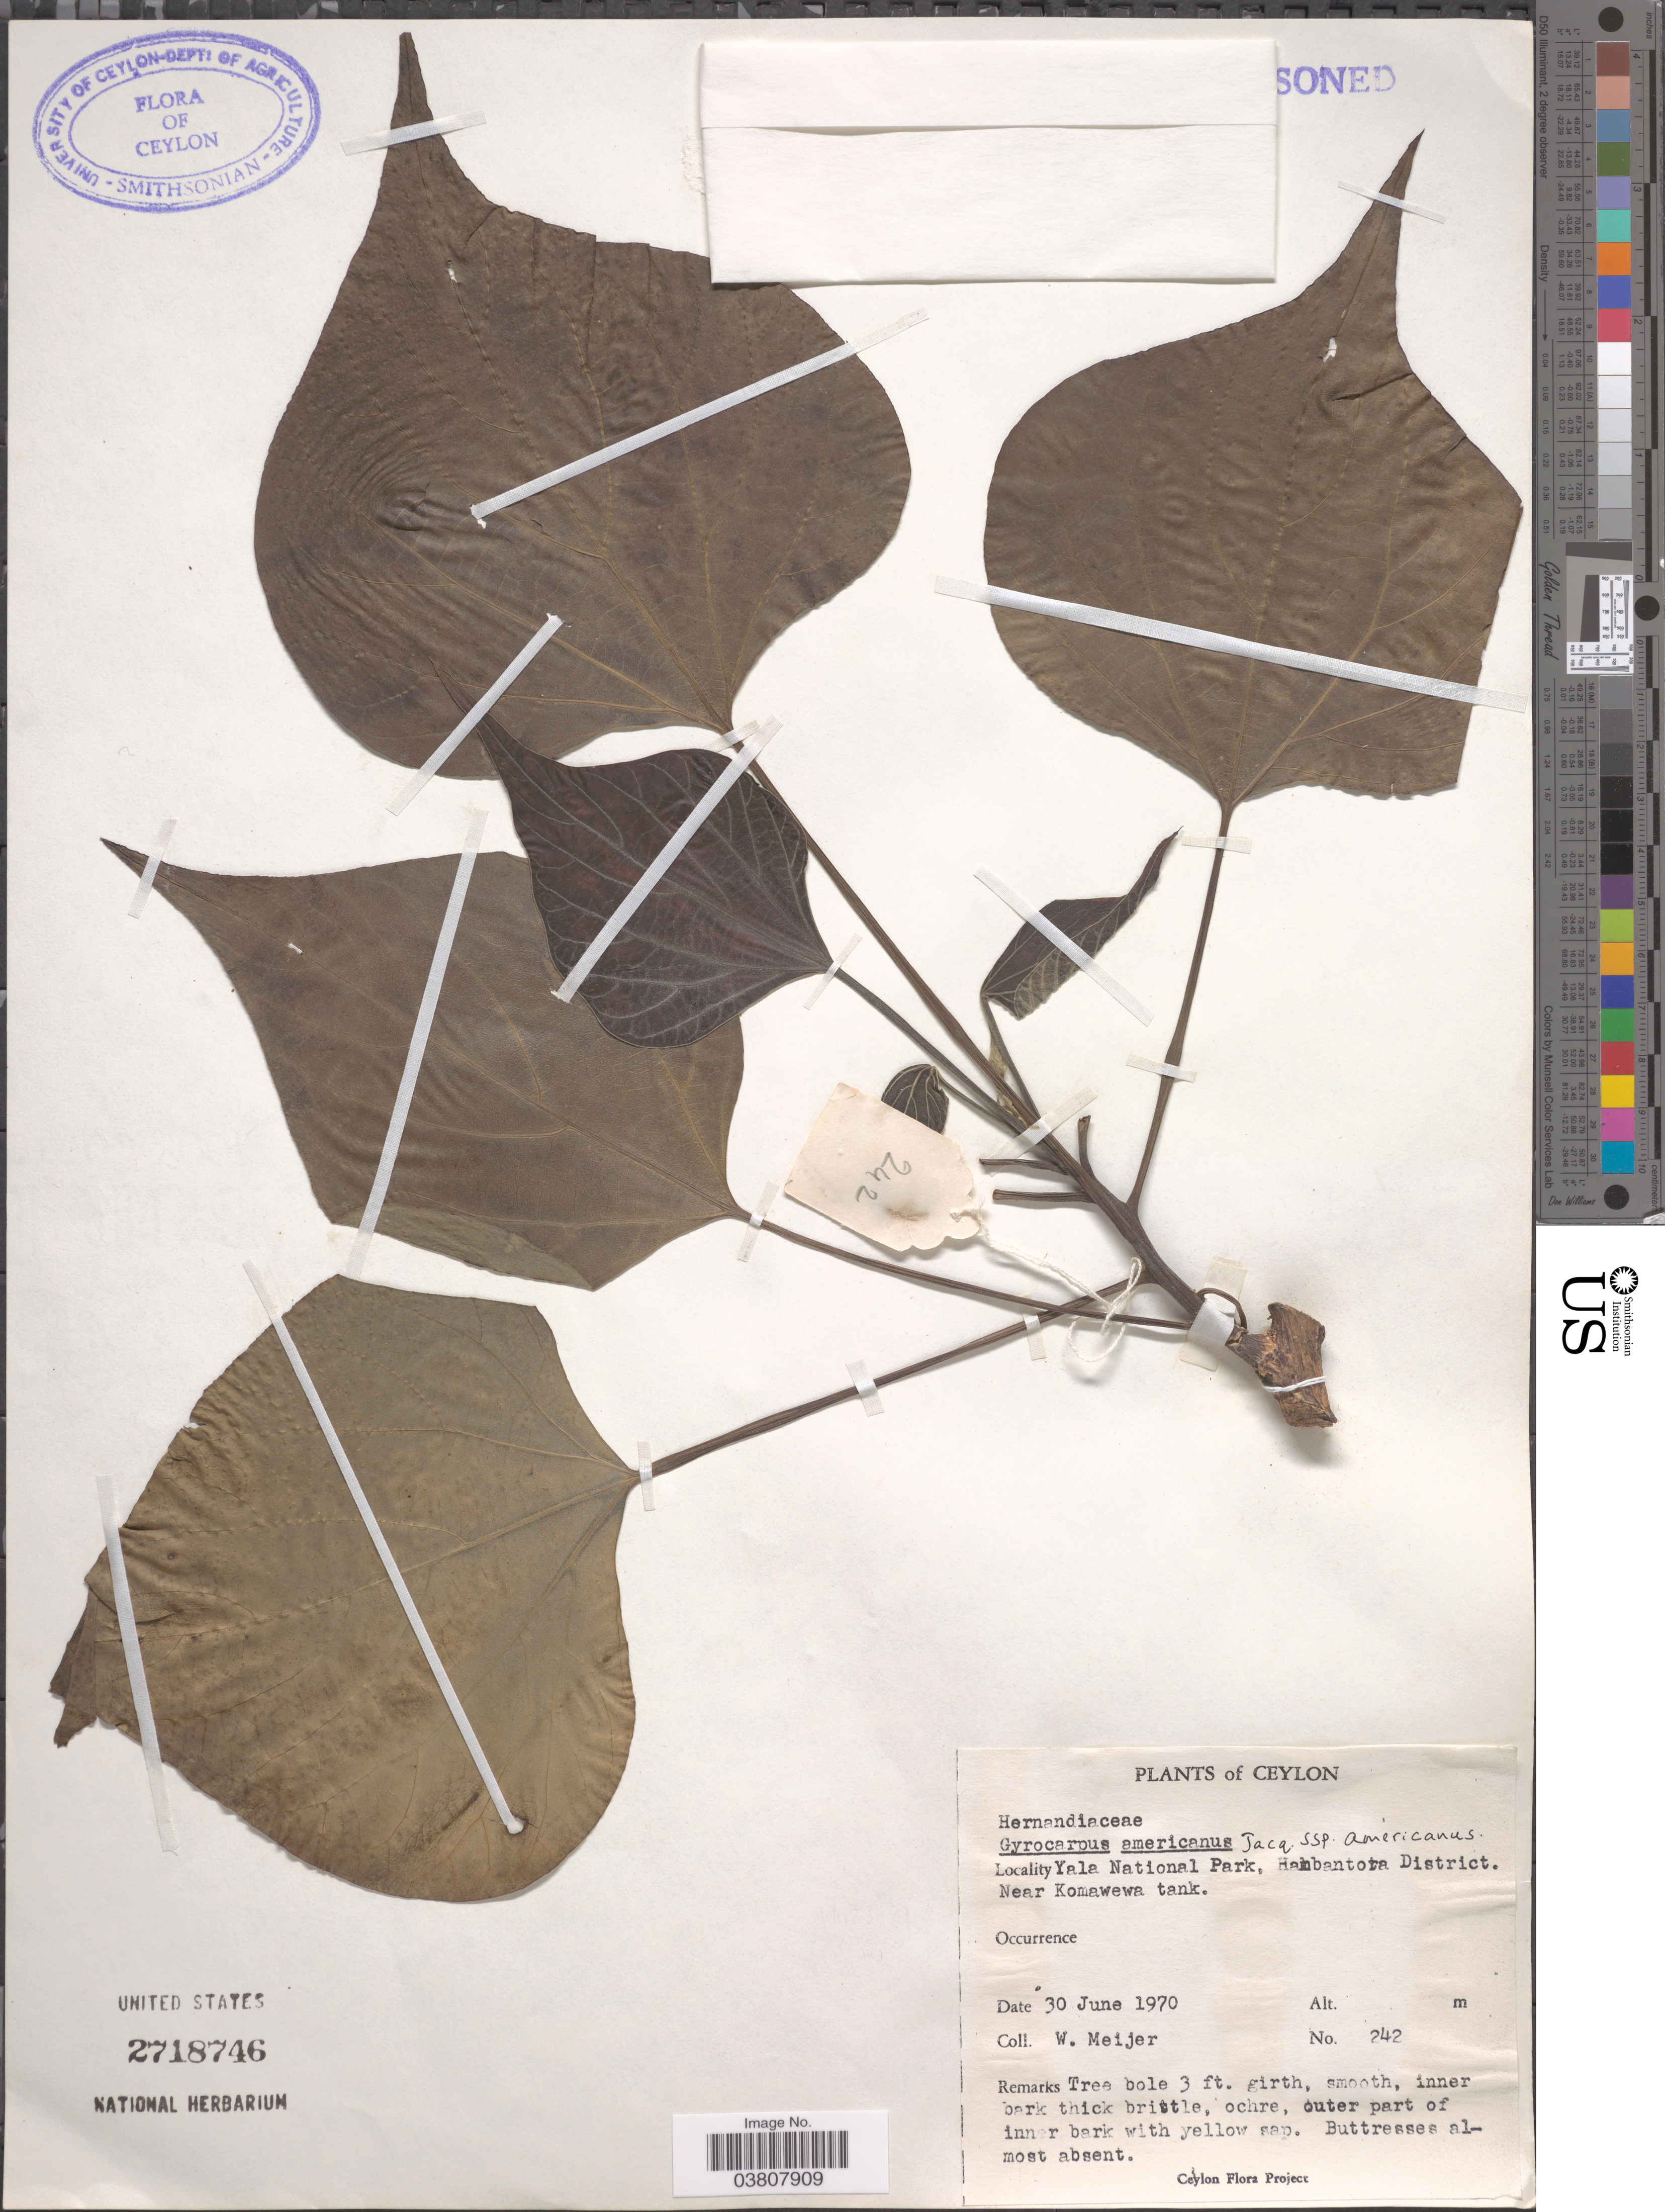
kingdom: Plantae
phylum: Tracheophyta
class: Magnoliopsida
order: Laurales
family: Hernandiaceae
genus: Gyrocarpus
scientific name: Gyrocarpus americanus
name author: Jacq.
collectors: W. Meijer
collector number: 242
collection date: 1970-06-30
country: Sri Lanka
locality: Ceylon. Yala National Park, Hambantota District. Near Komawewa tank.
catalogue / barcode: US 2718746